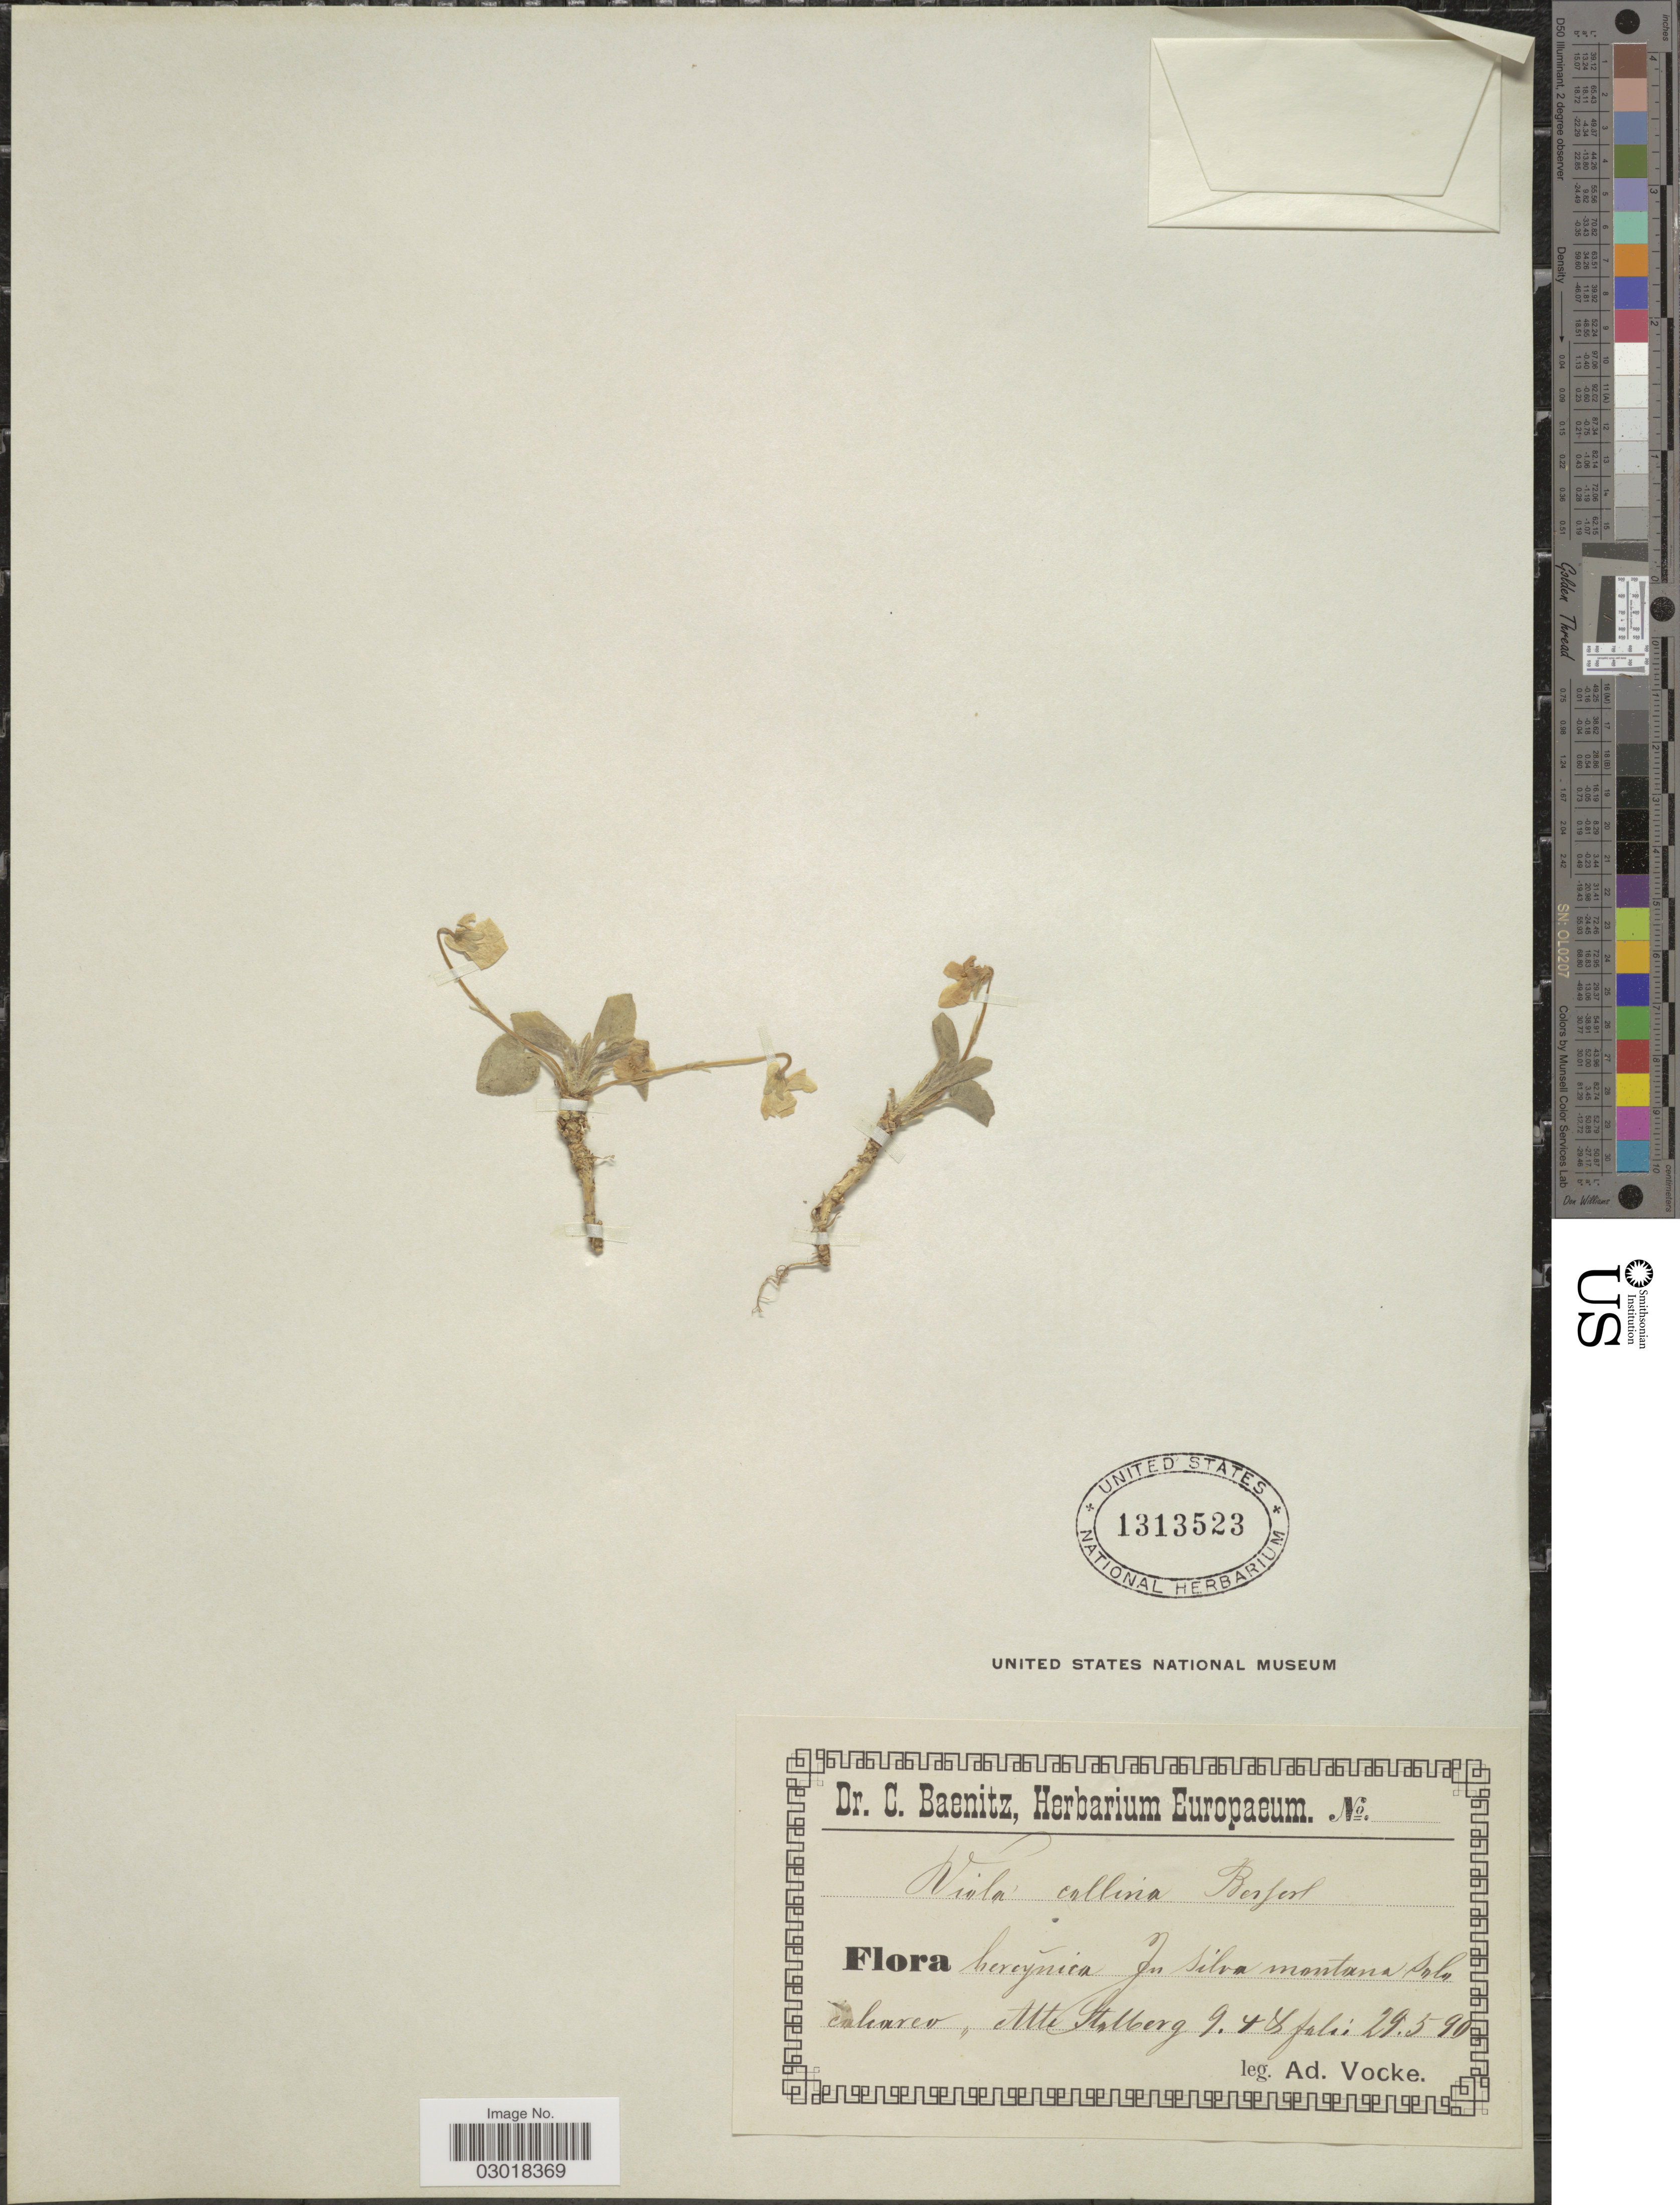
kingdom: Plantae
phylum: Tracheophyta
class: Magnoliopsida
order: Malpighiales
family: Violaceae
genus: Viola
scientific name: Viola collina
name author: Besser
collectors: A. Vocke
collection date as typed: Transcribed d/m/y: 9/4/90 to 29/5/90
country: Germany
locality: Hercynica. In silva montana solo calcareo Alte Stalberg.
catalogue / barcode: US 1313523